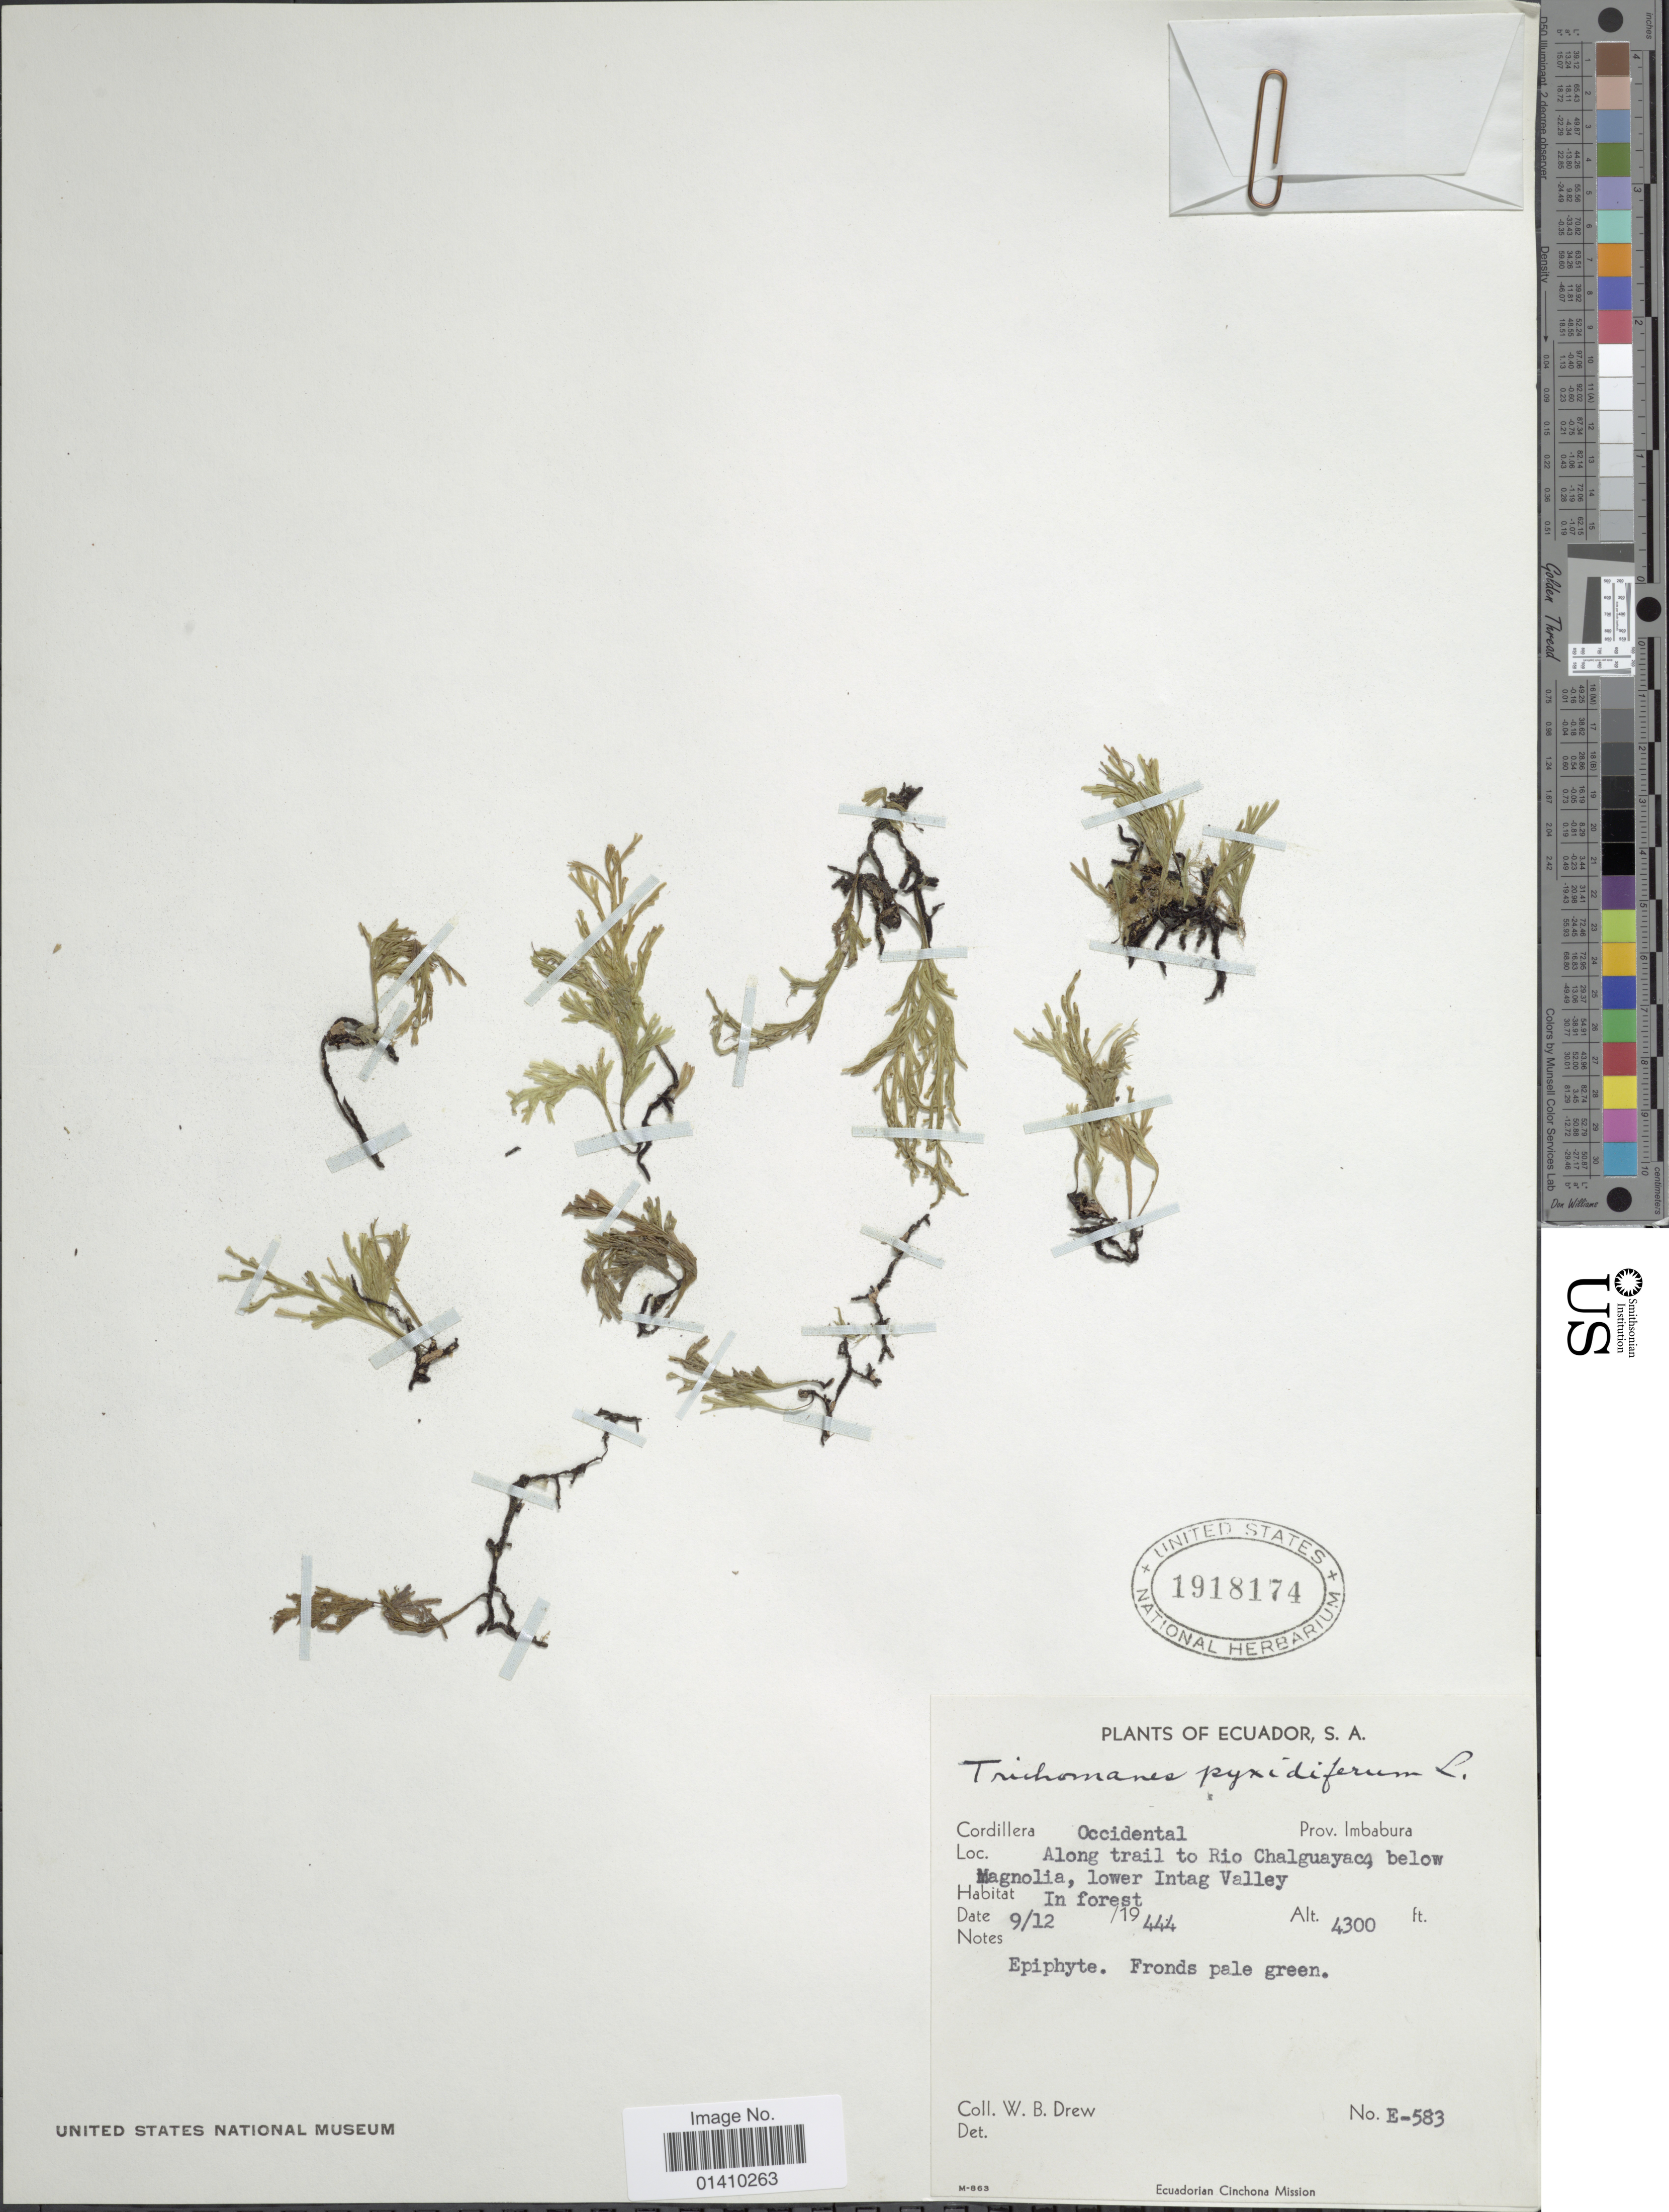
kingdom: Plantae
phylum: Tracheophyta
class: Polypodiopsida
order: Hymenophyllales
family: Hymenophyllaceae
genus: Polyphlebium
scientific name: Polyphlebium pyxidiferum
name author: (L.) Ebihara & Dubuisson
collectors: W. B. Drew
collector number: E-583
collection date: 1944-12-19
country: Ecuador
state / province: Imbabura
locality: Cordillera Occidental. Along trail to Rio Chalguayaco, below Magnolia, lower Intag Valley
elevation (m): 1311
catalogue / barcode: US 1918174